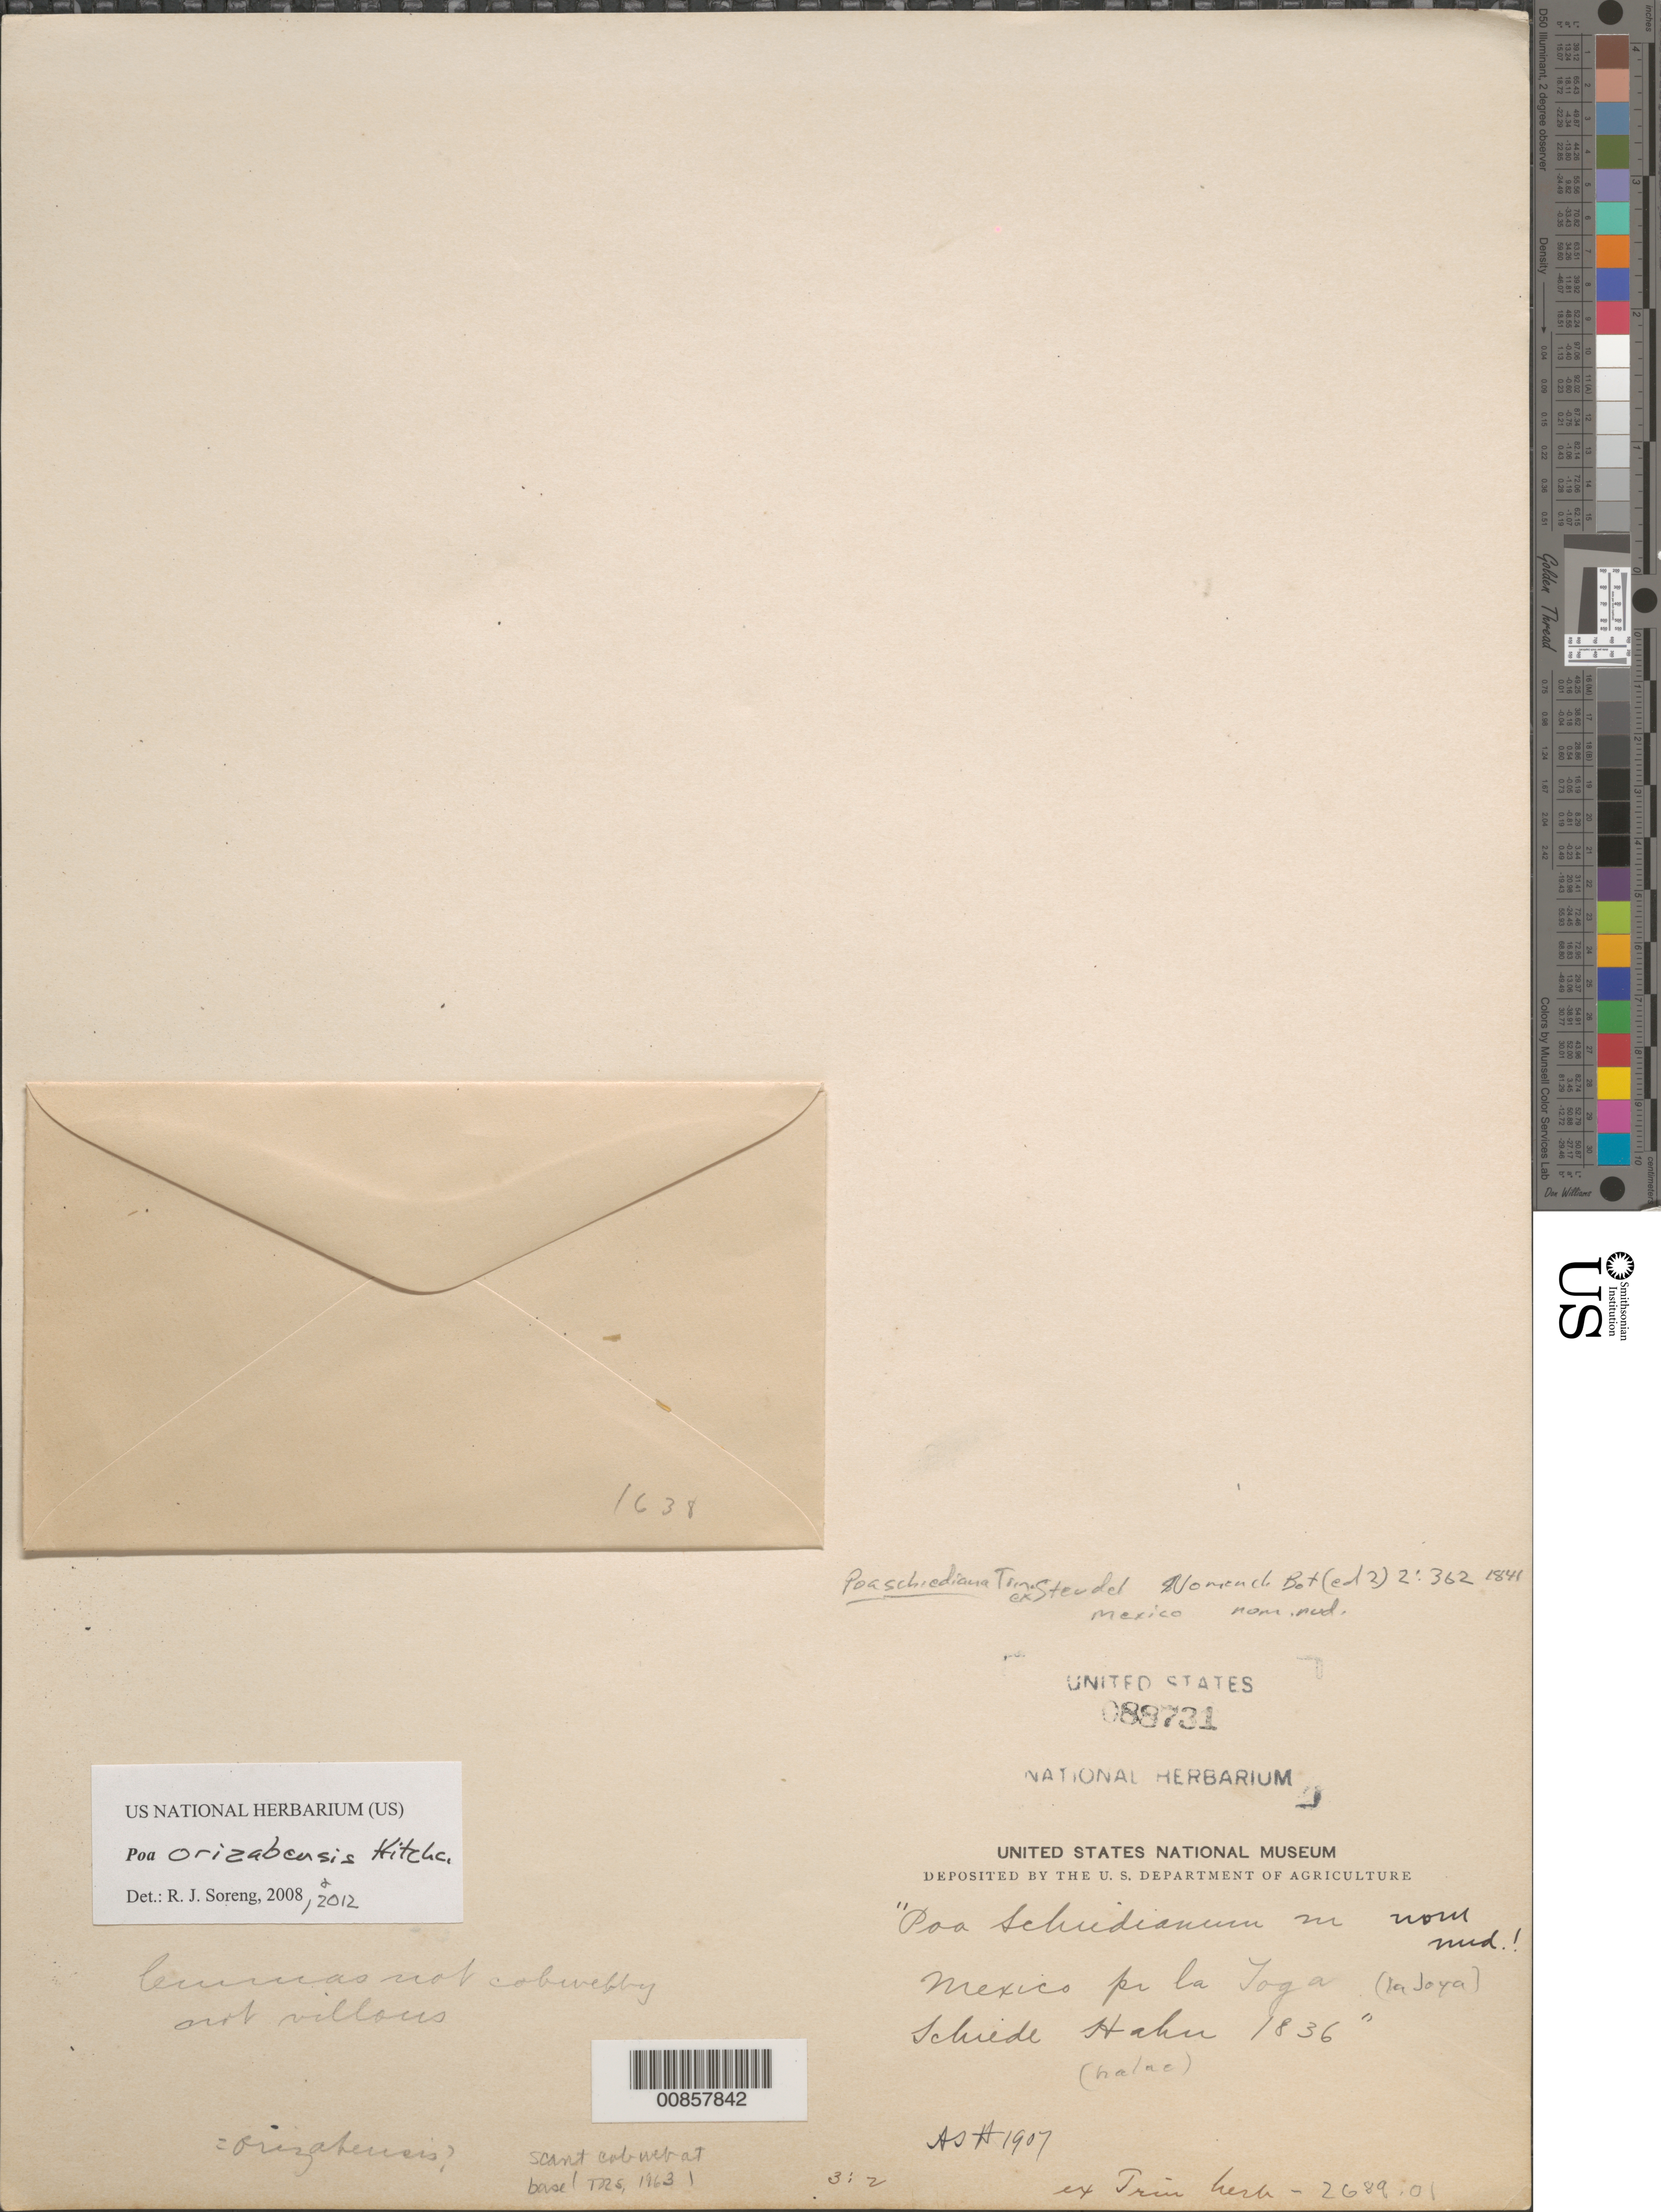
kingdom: Plantae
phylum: Tracheophyta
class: Liliopsida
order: Poales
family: Poaceae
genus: Poa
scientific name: Poa orizabensis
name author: Hitchc.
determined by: Soreng, Robert J., Research Associate (BOT), Smithsonian Institution - National Museum of Natural History (UNITED STATES)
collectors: C. J. W. Schiede & -- Hahn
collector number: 1836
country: Mexico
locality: pr. la Toga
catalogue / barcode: US 88731